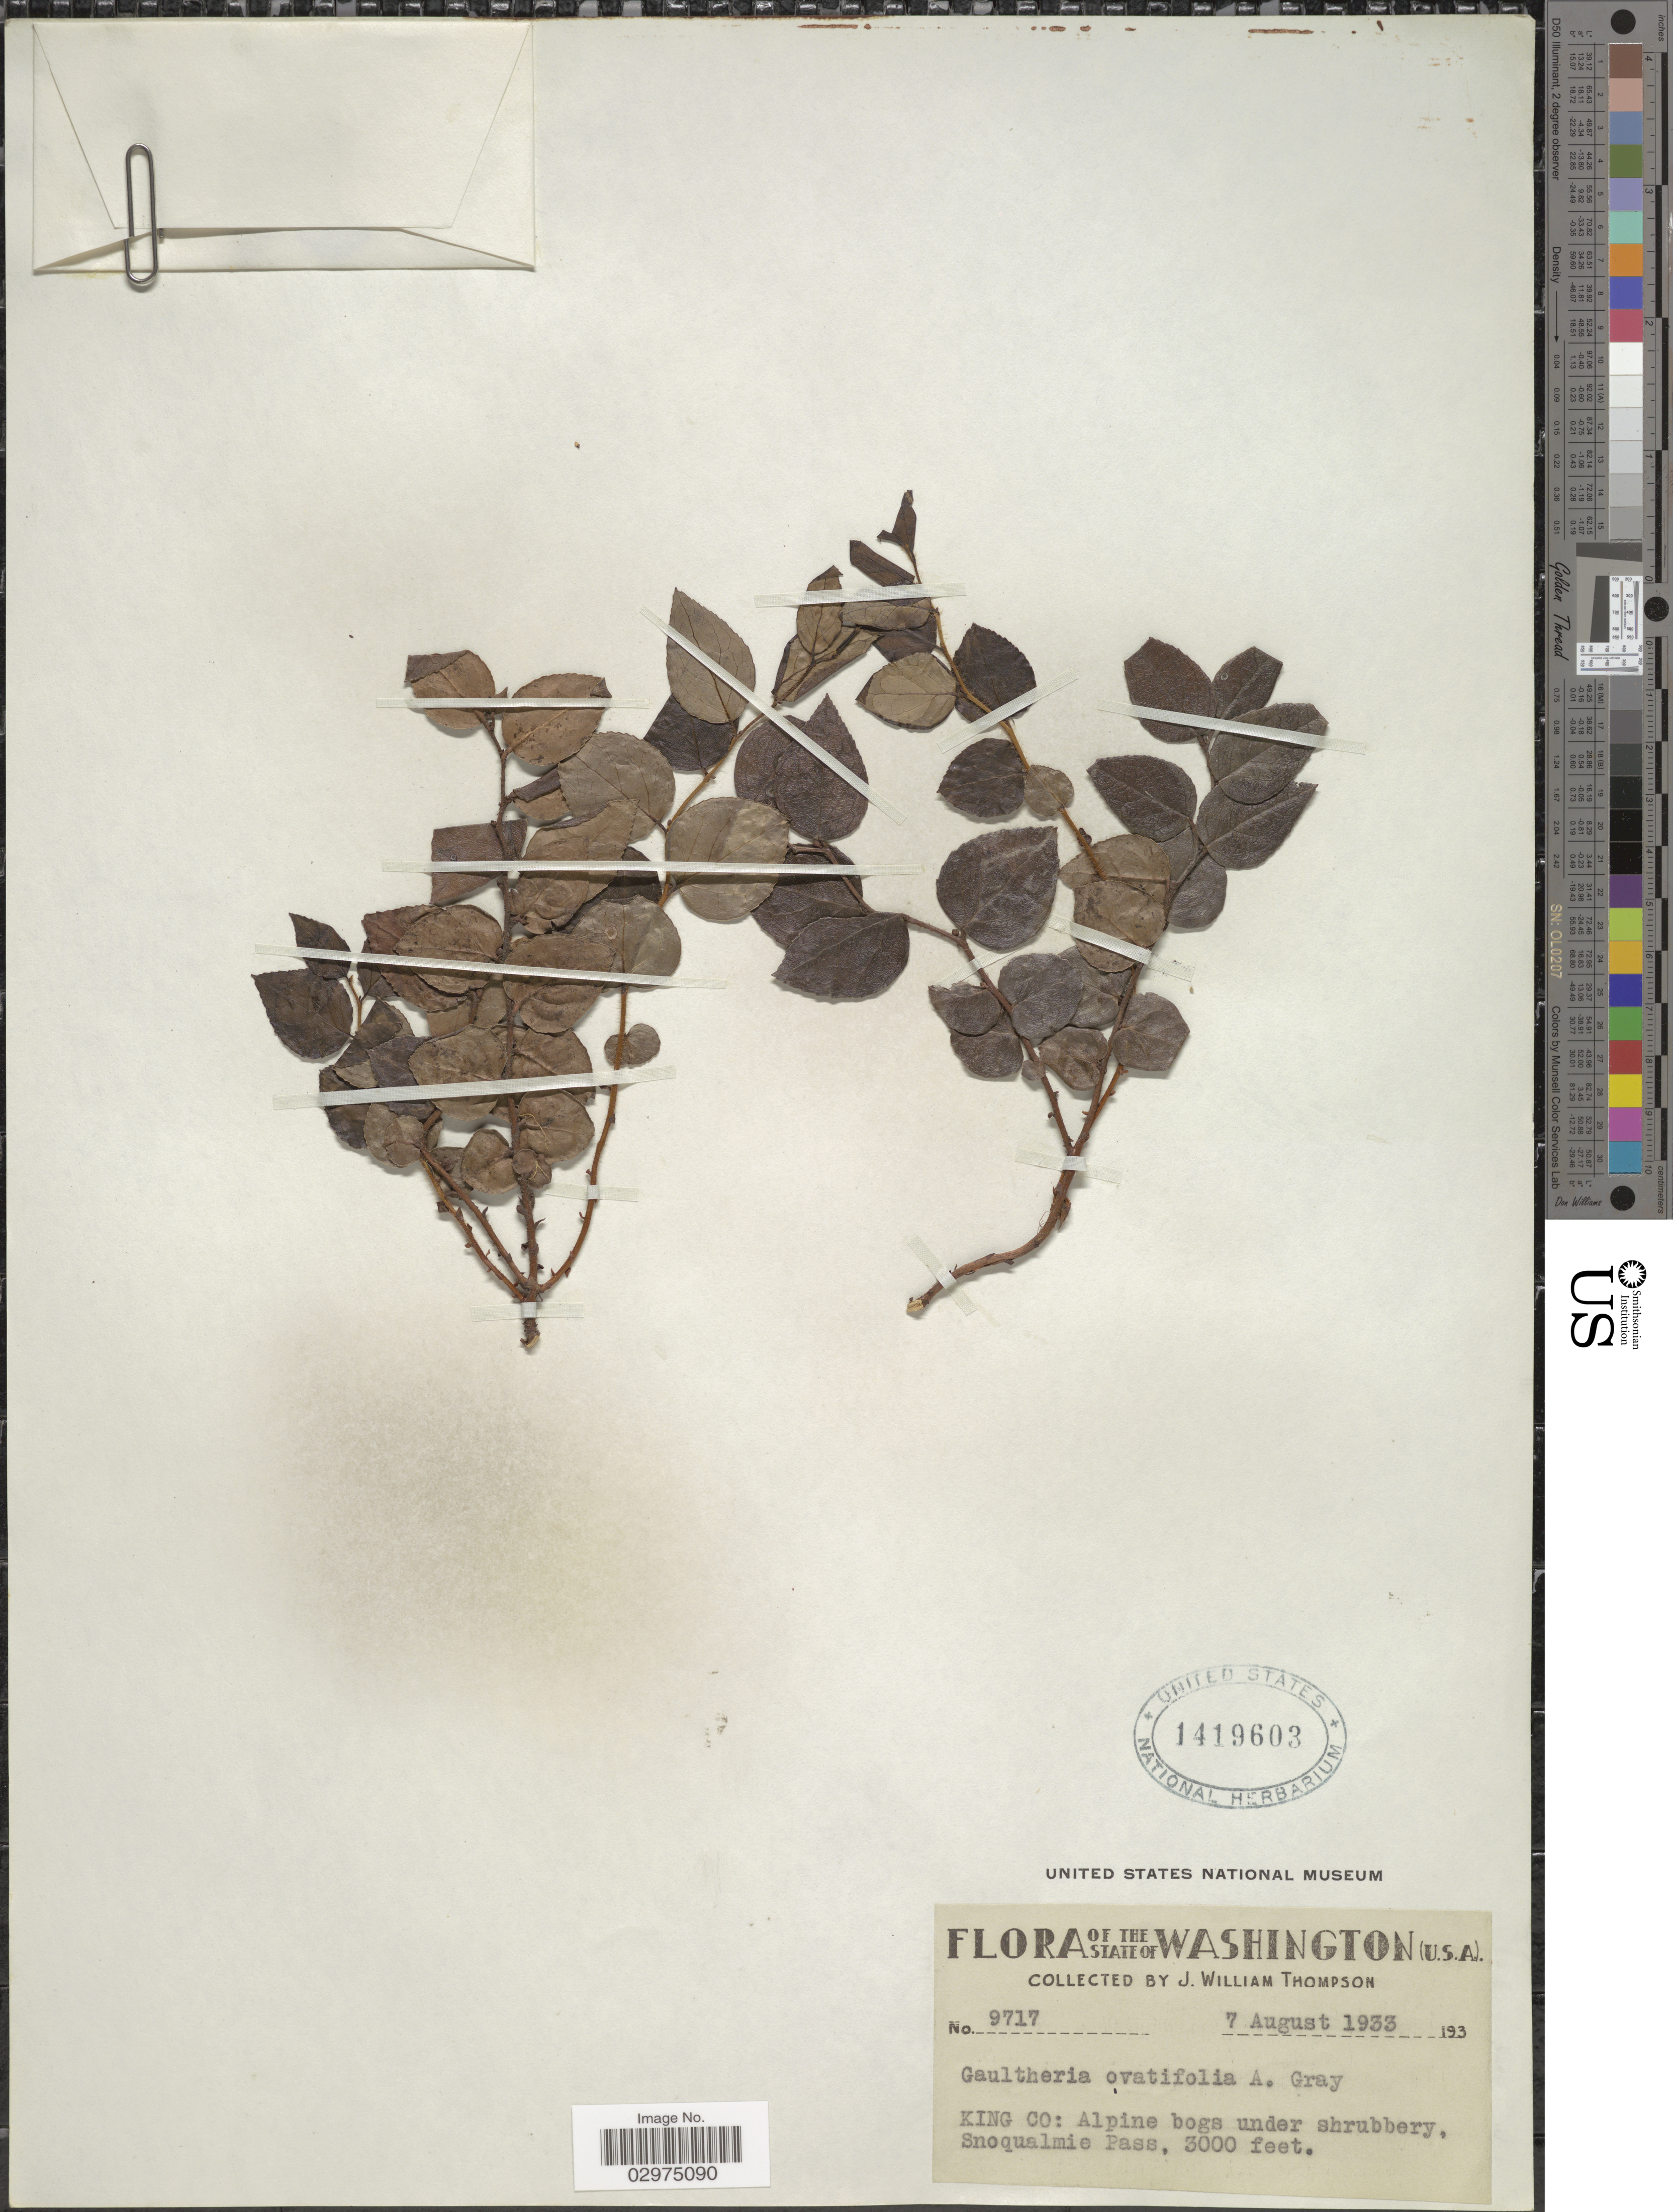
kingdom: Plantae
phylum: Tracheophyta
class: Magnoliopsida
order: Ericales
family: Ericaceae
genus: Gaultheria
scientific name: Gaultheria ovatifolia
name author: A. Gray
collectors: J. W. Thompson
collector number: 9717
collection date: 1933-08-07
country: United States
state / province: Washington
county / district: King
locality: King Co: Alpine bogs under shrubbery, Snoqualmie Pass.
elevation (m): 914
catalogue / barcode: US 1419603